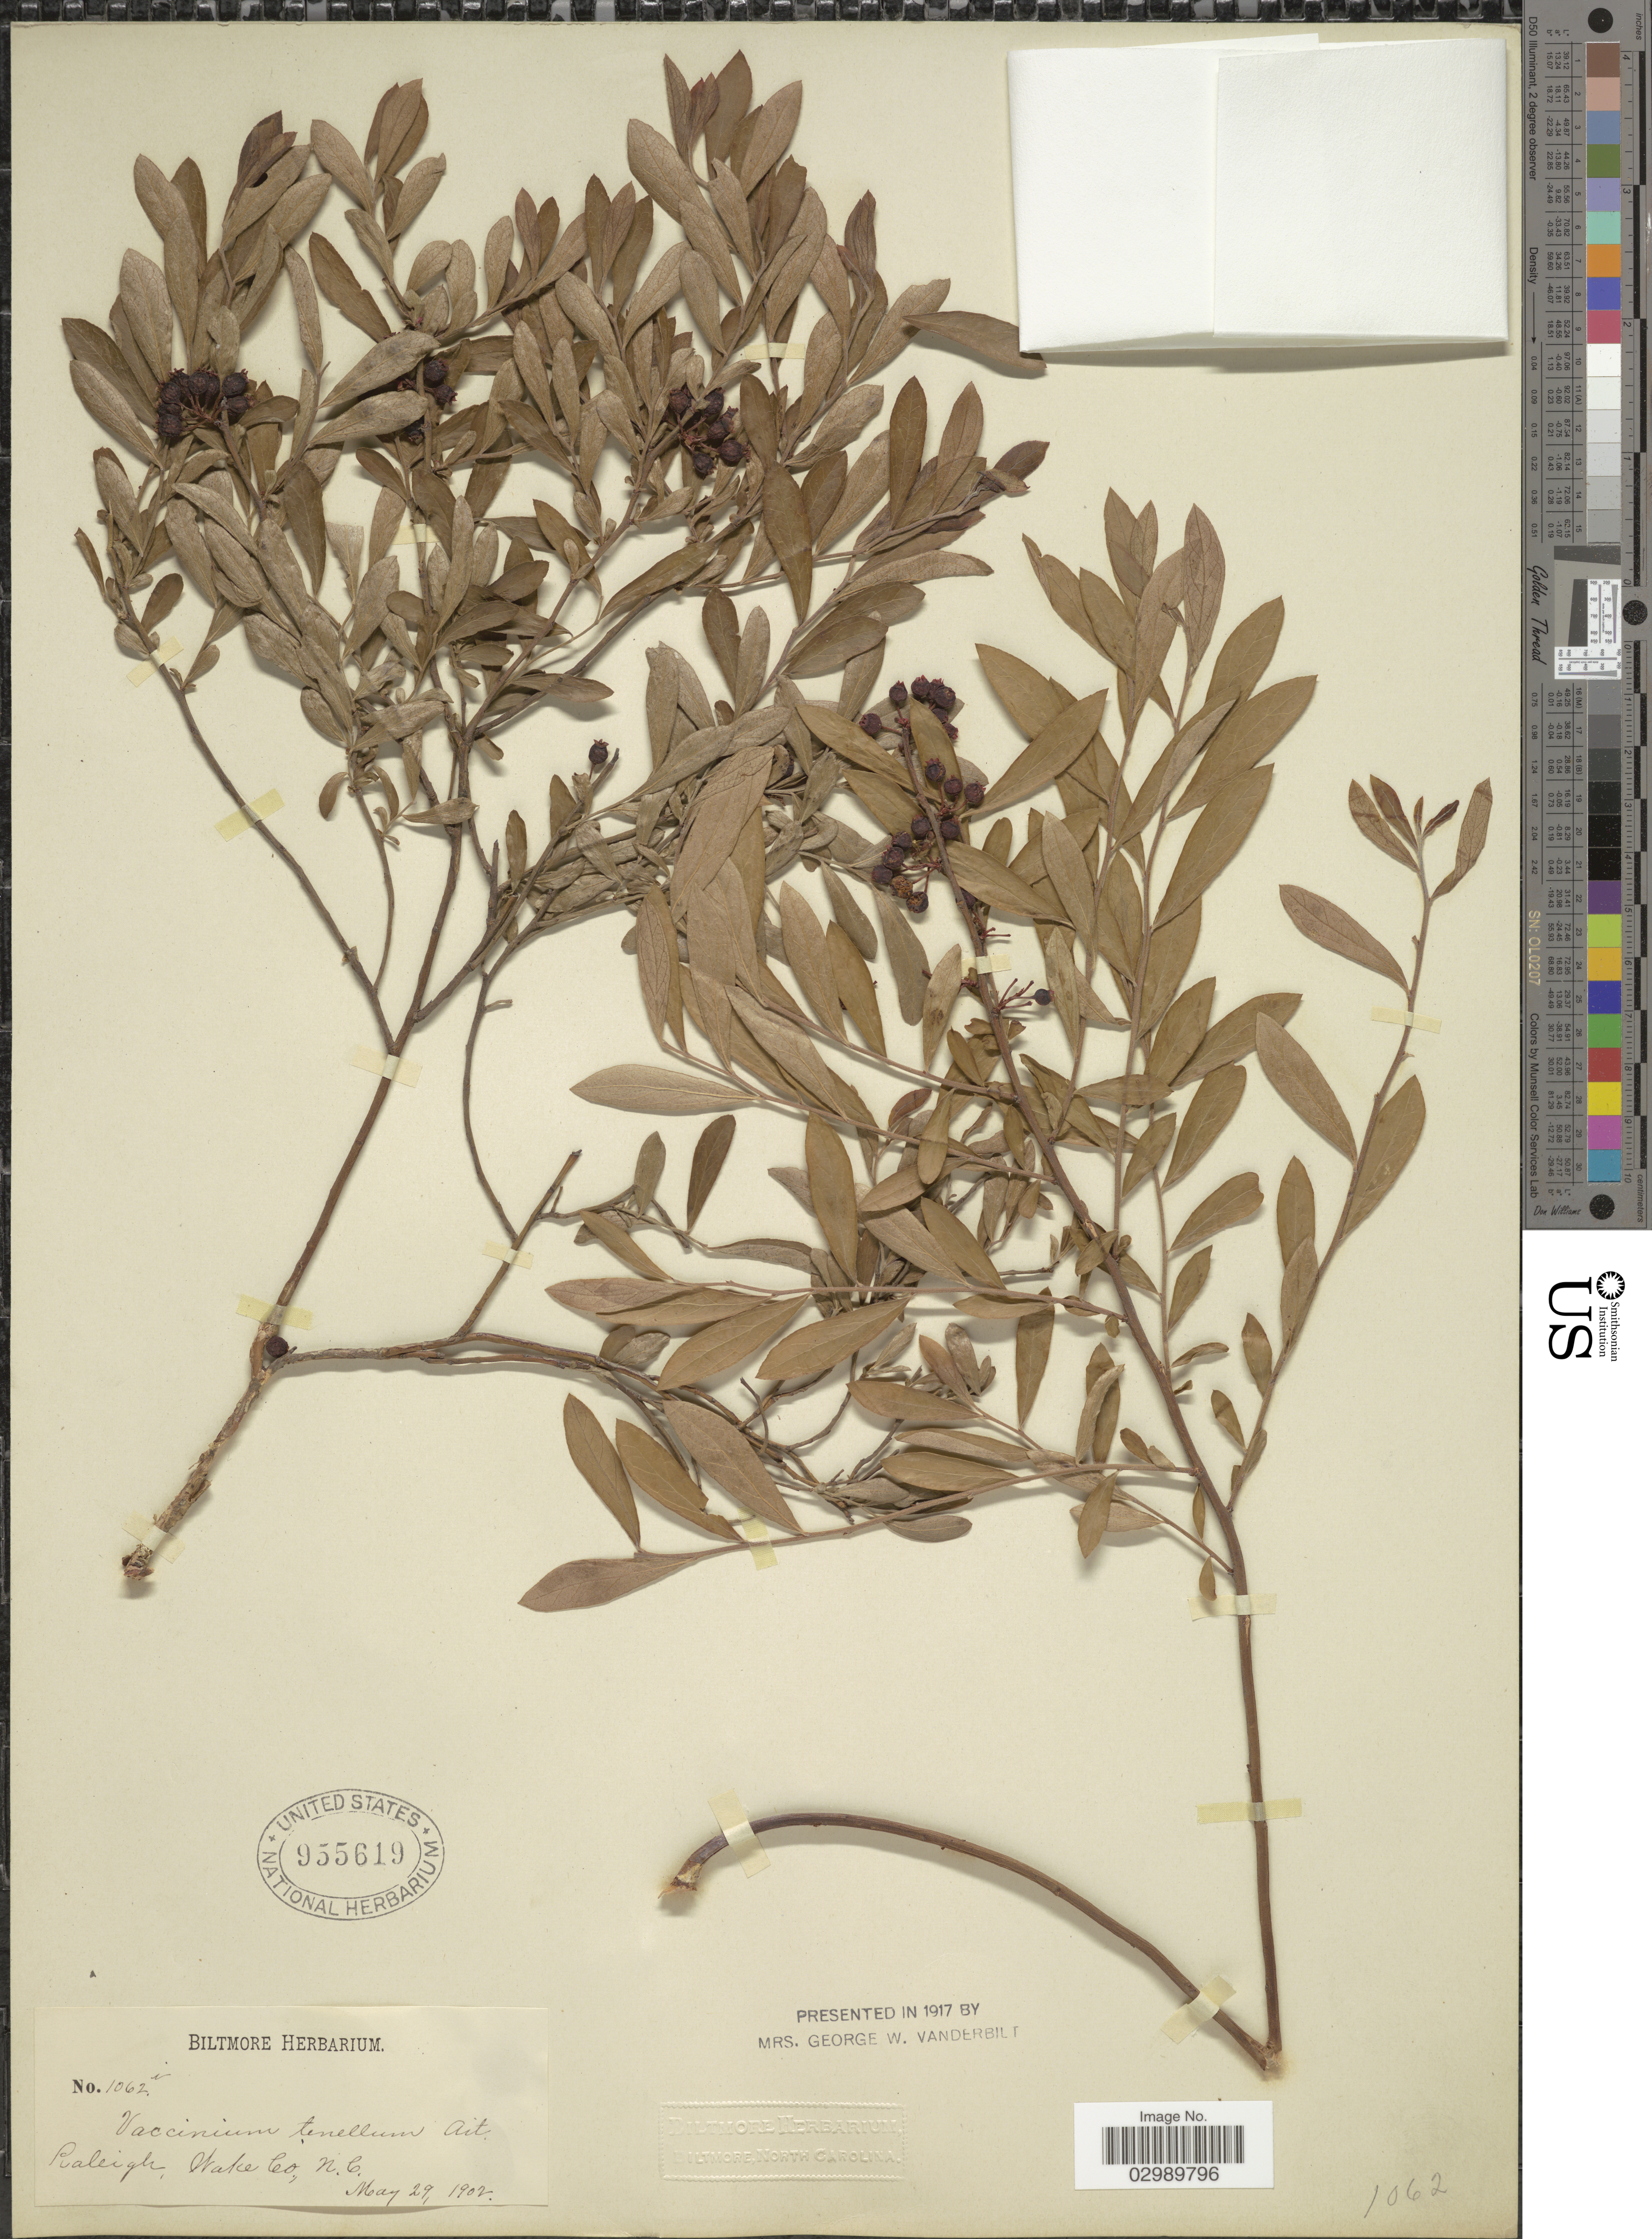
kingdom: Plantae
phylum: Tracheophyta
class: Magnoliopsida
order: Ericales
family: Ericaceae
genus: Vaccinium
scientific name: Vaccinium tenellum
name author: Aiton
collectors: ex herb. Biltmore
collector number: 1062i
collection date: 1902-05-29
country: United States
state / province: North Carolina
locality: Raleigh, Wake Co., N.C.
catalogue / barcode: US 955619